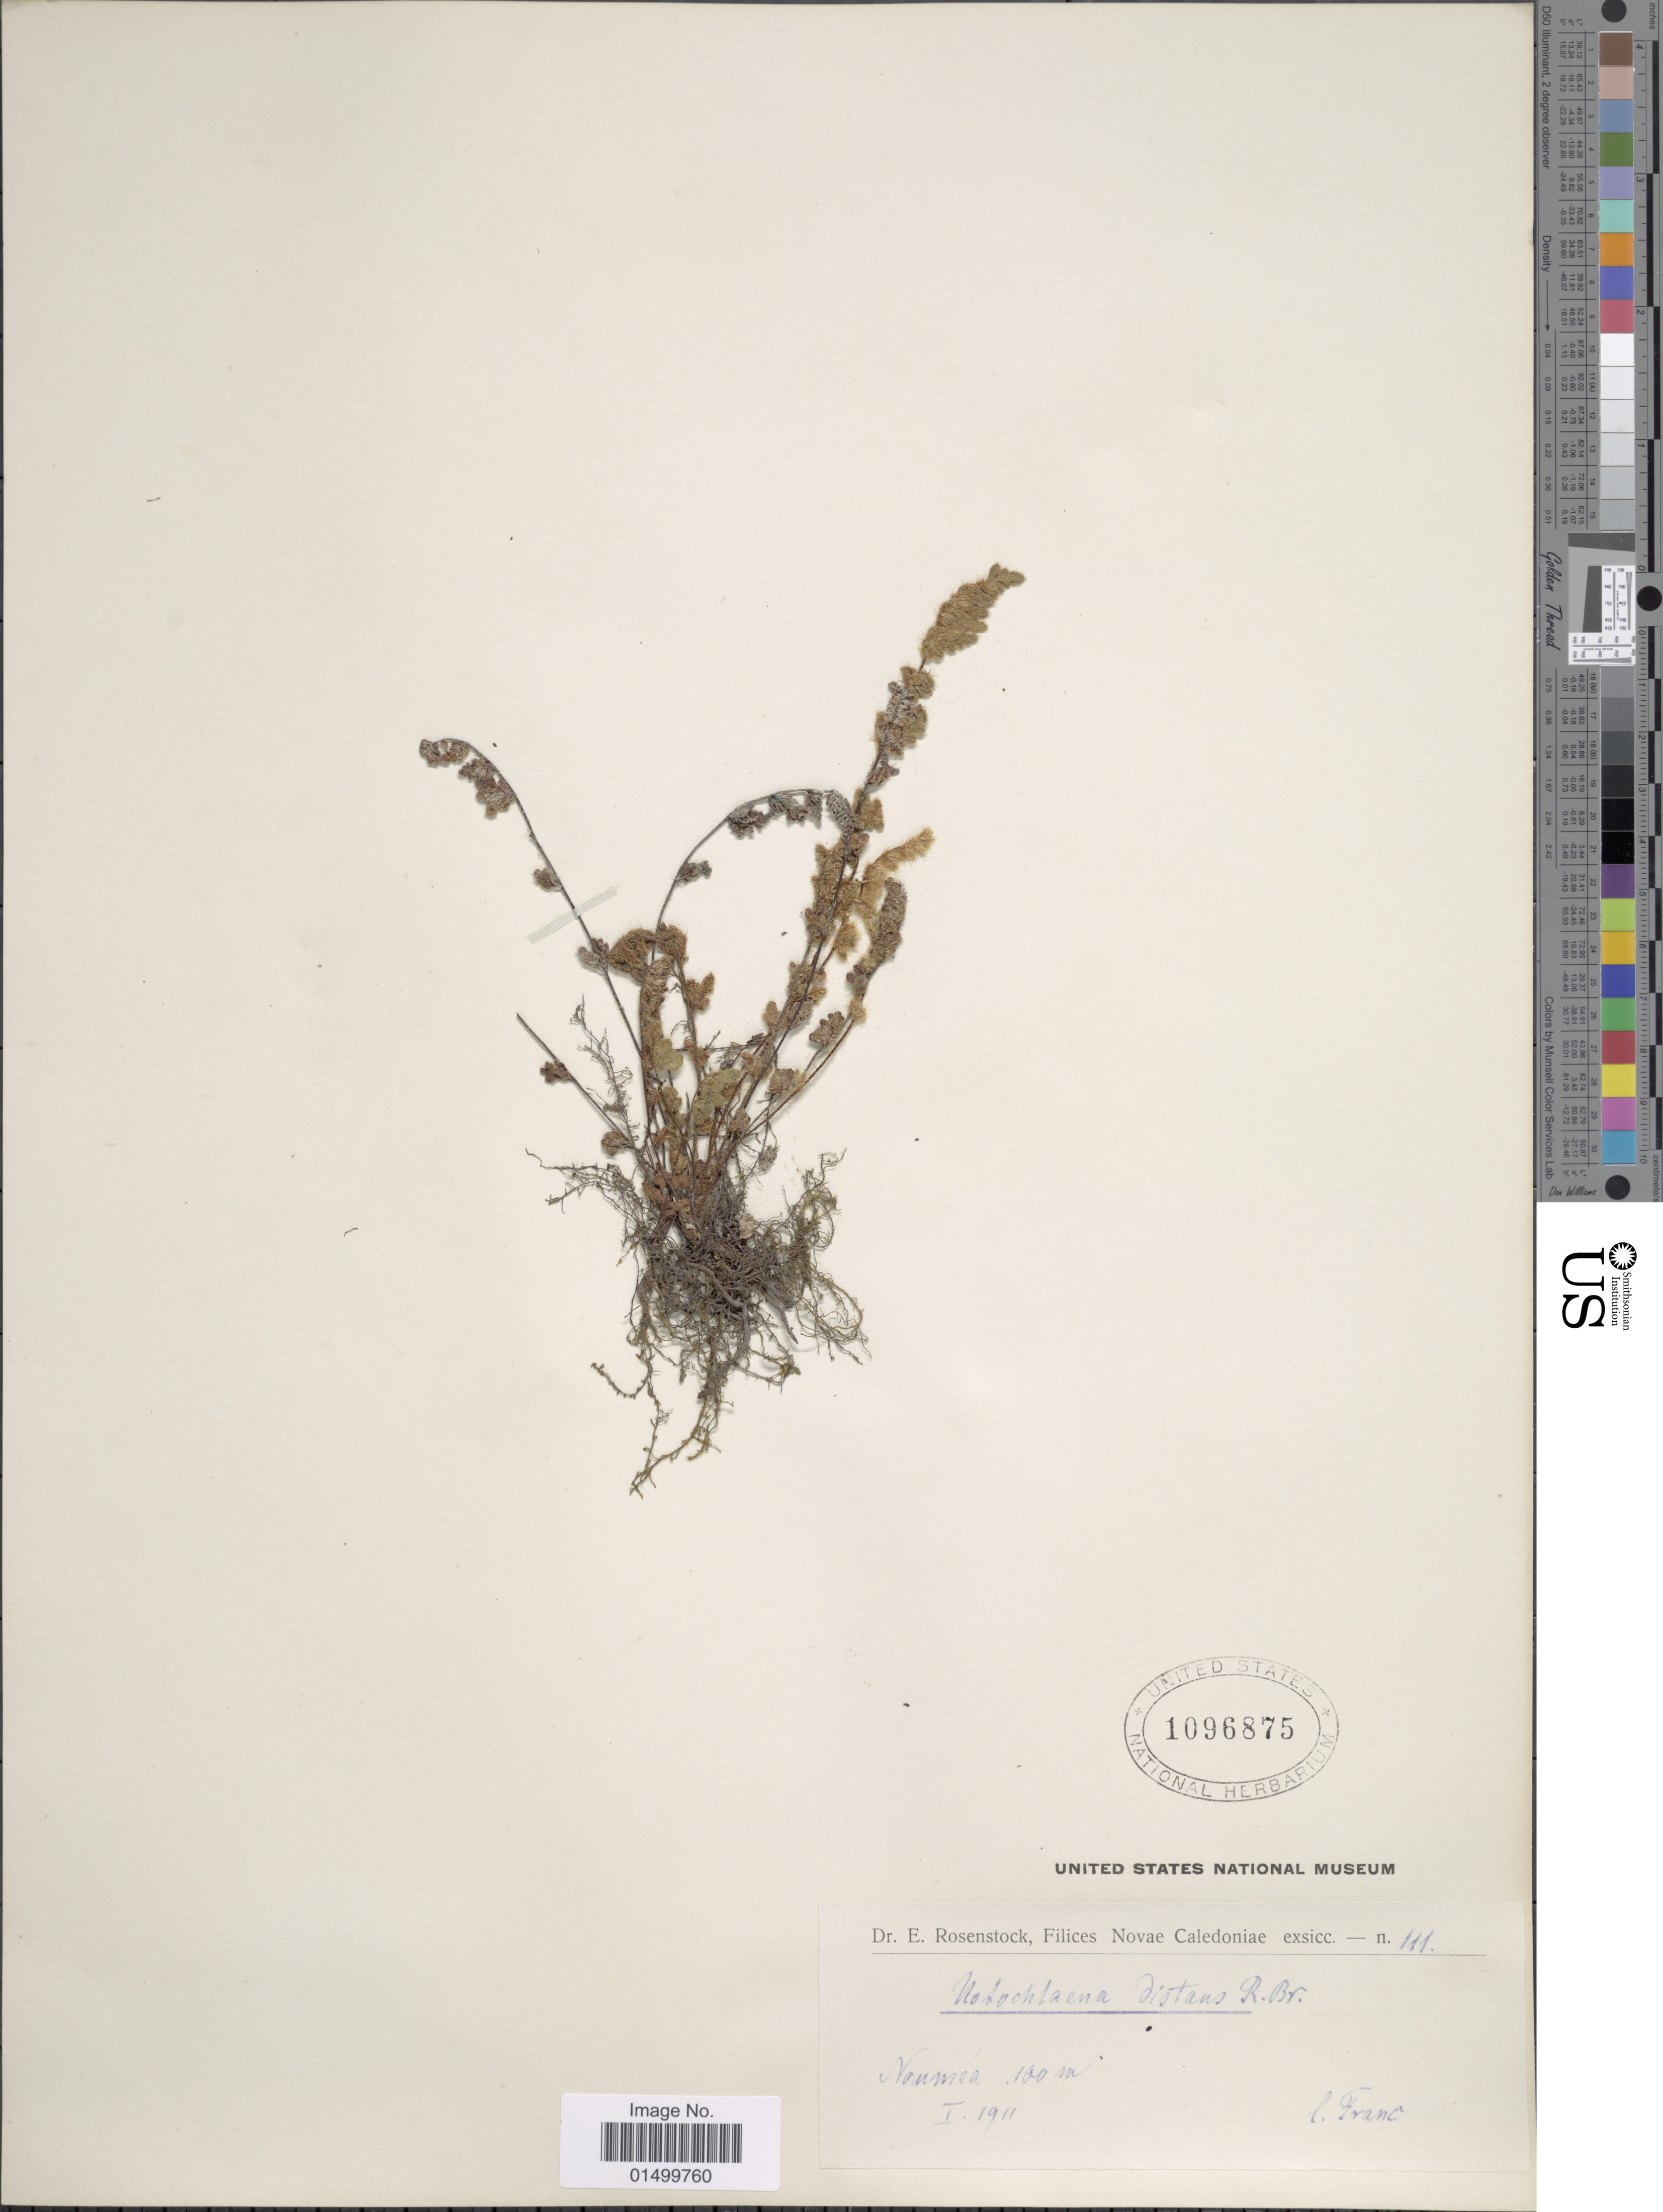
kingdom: Plantae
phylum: Tracheophyta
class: Polypodiopsida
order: Polypodiales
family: Pteridaceae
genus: Cheilanthes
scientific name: Cheilanthes distans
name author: Mett.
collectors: I. Franc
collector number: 111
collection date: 1911-01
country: New Caledonia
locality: Novae Caledoniae, Noumea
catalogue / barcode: US 1096875